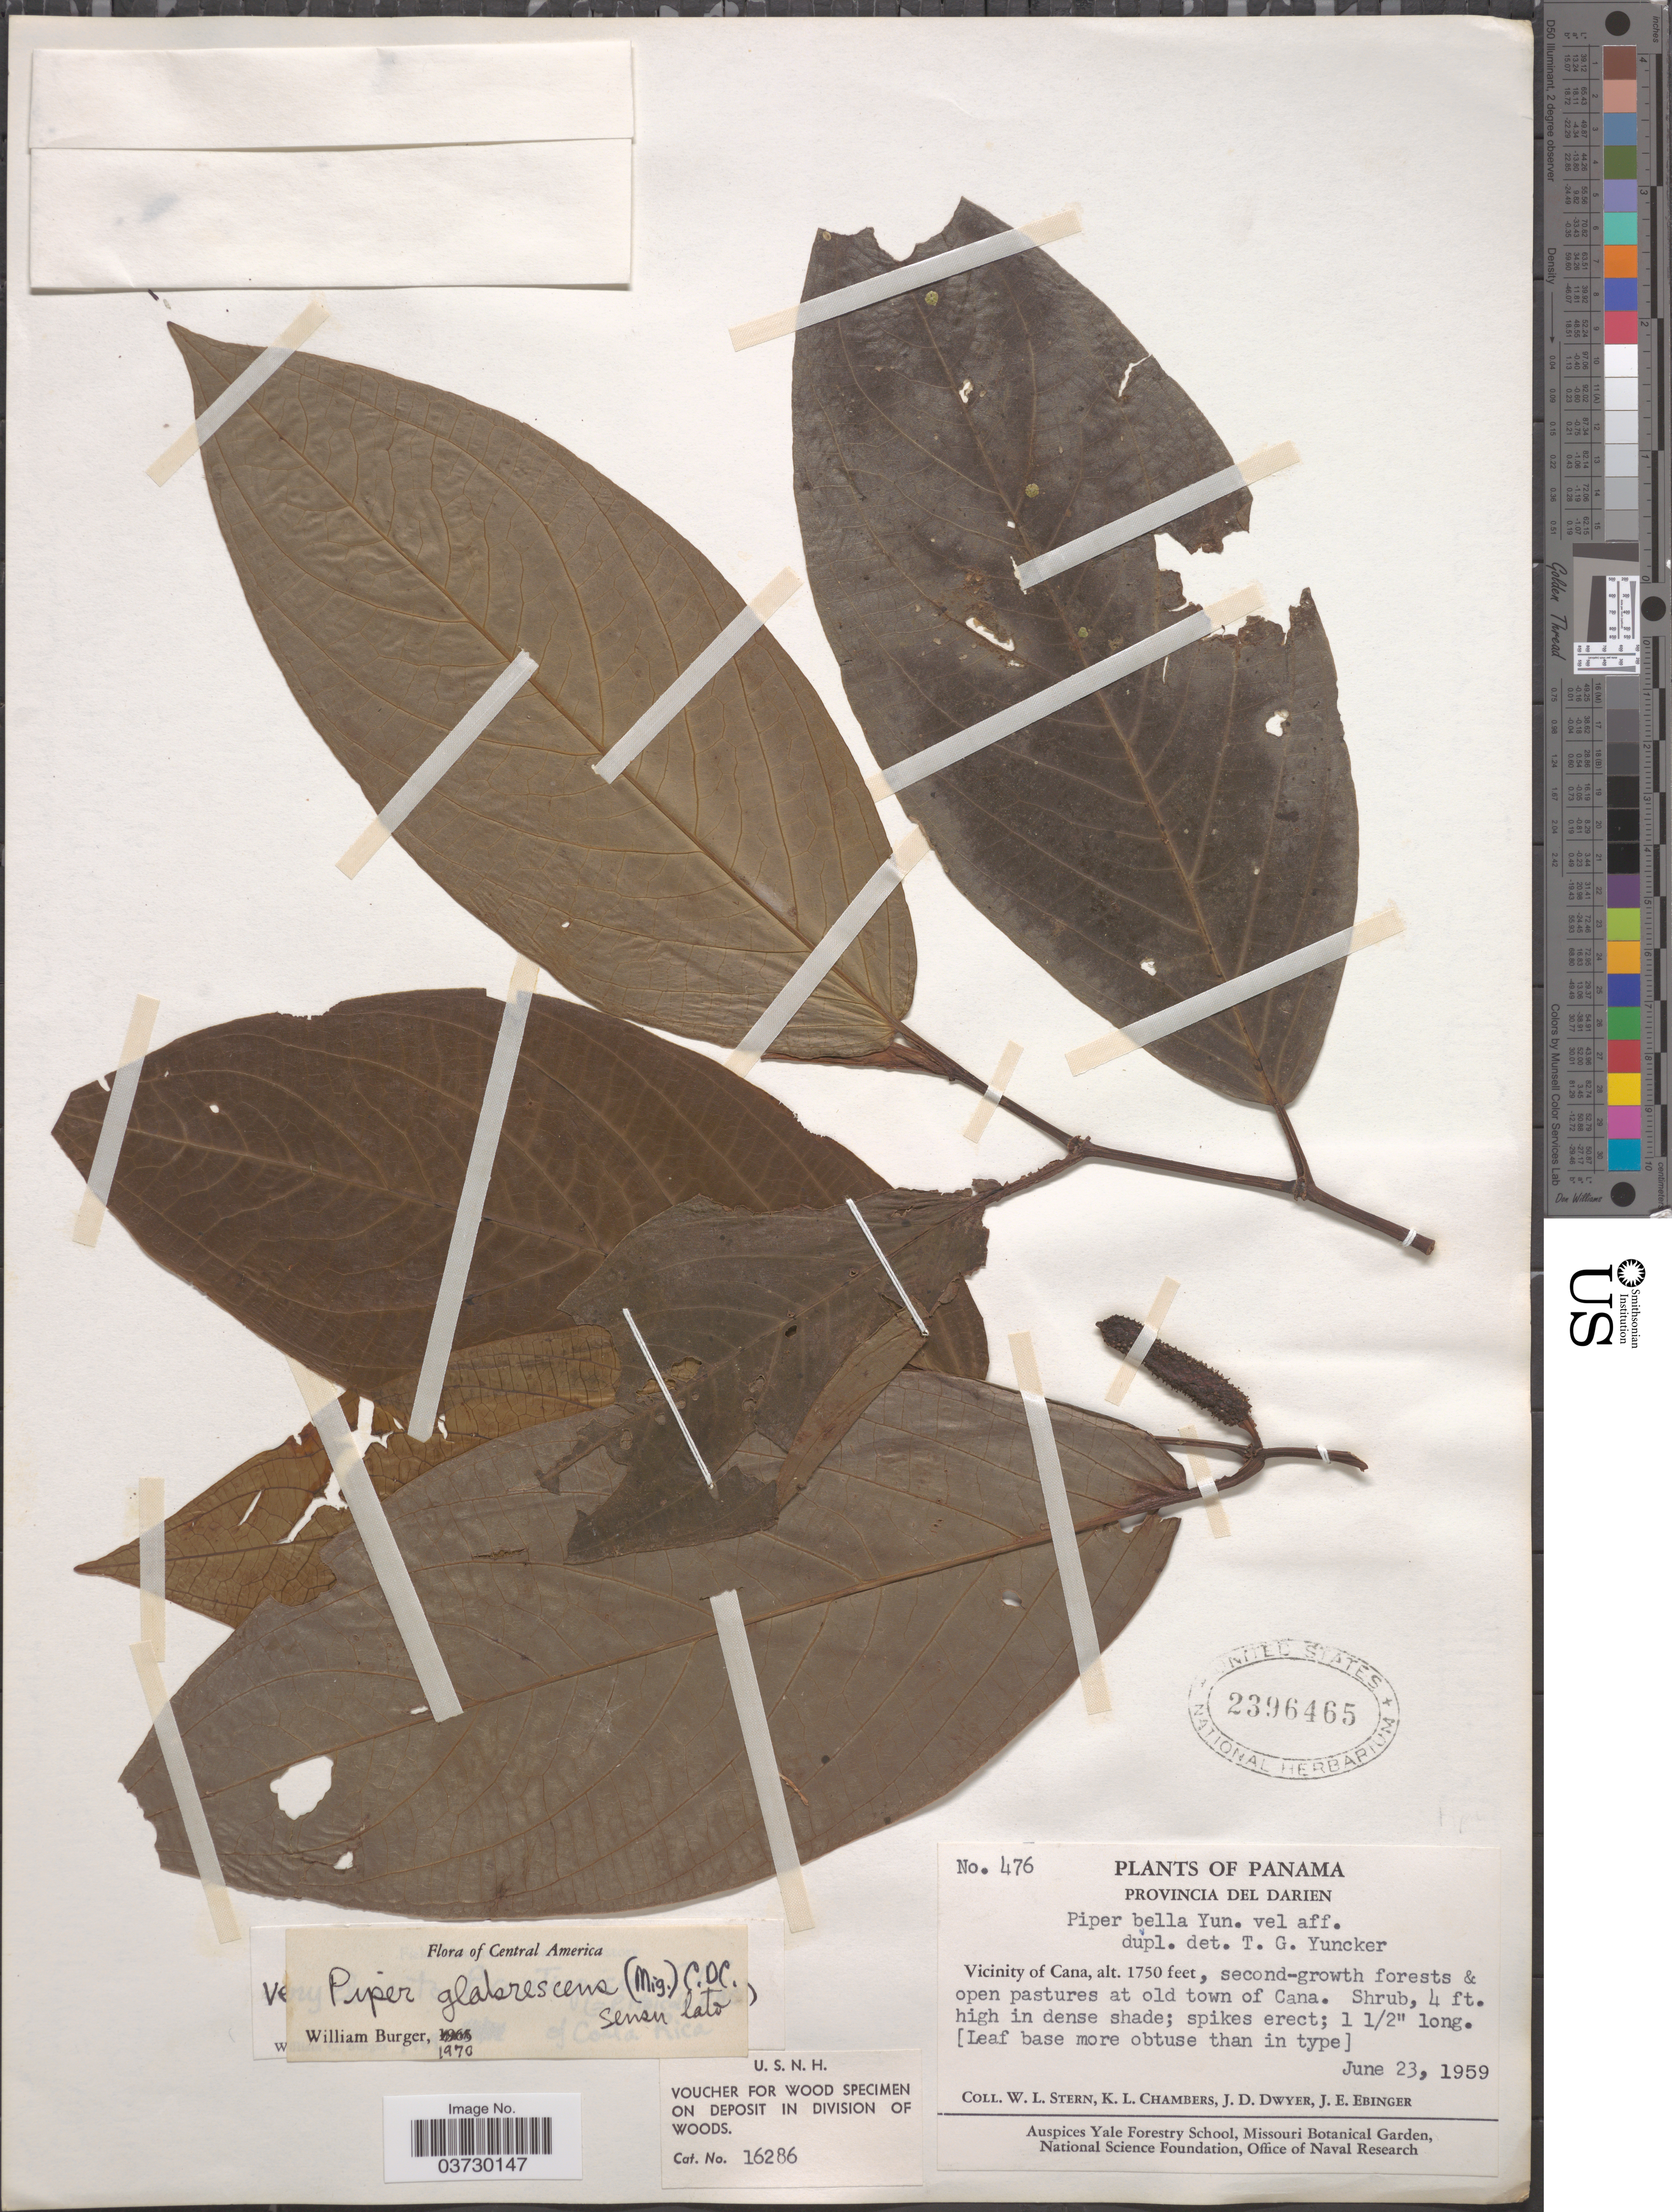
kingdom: Plantae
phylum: Tracheophyta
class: Magnoliopsida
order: Piperales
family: Piperaceae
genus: Piper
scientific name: Piper glabrescens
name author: (Miq.) C. DC.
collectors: W. L. Stern, K. Chambers, J. D. Dwyer & J. Ebinger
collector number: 476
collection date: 1959-06-23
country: Panama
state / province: Darien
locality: Vicinity of Cana. second=-growth forests & open pastures at old town of Cana.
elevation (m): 533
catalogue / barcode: US 2396465